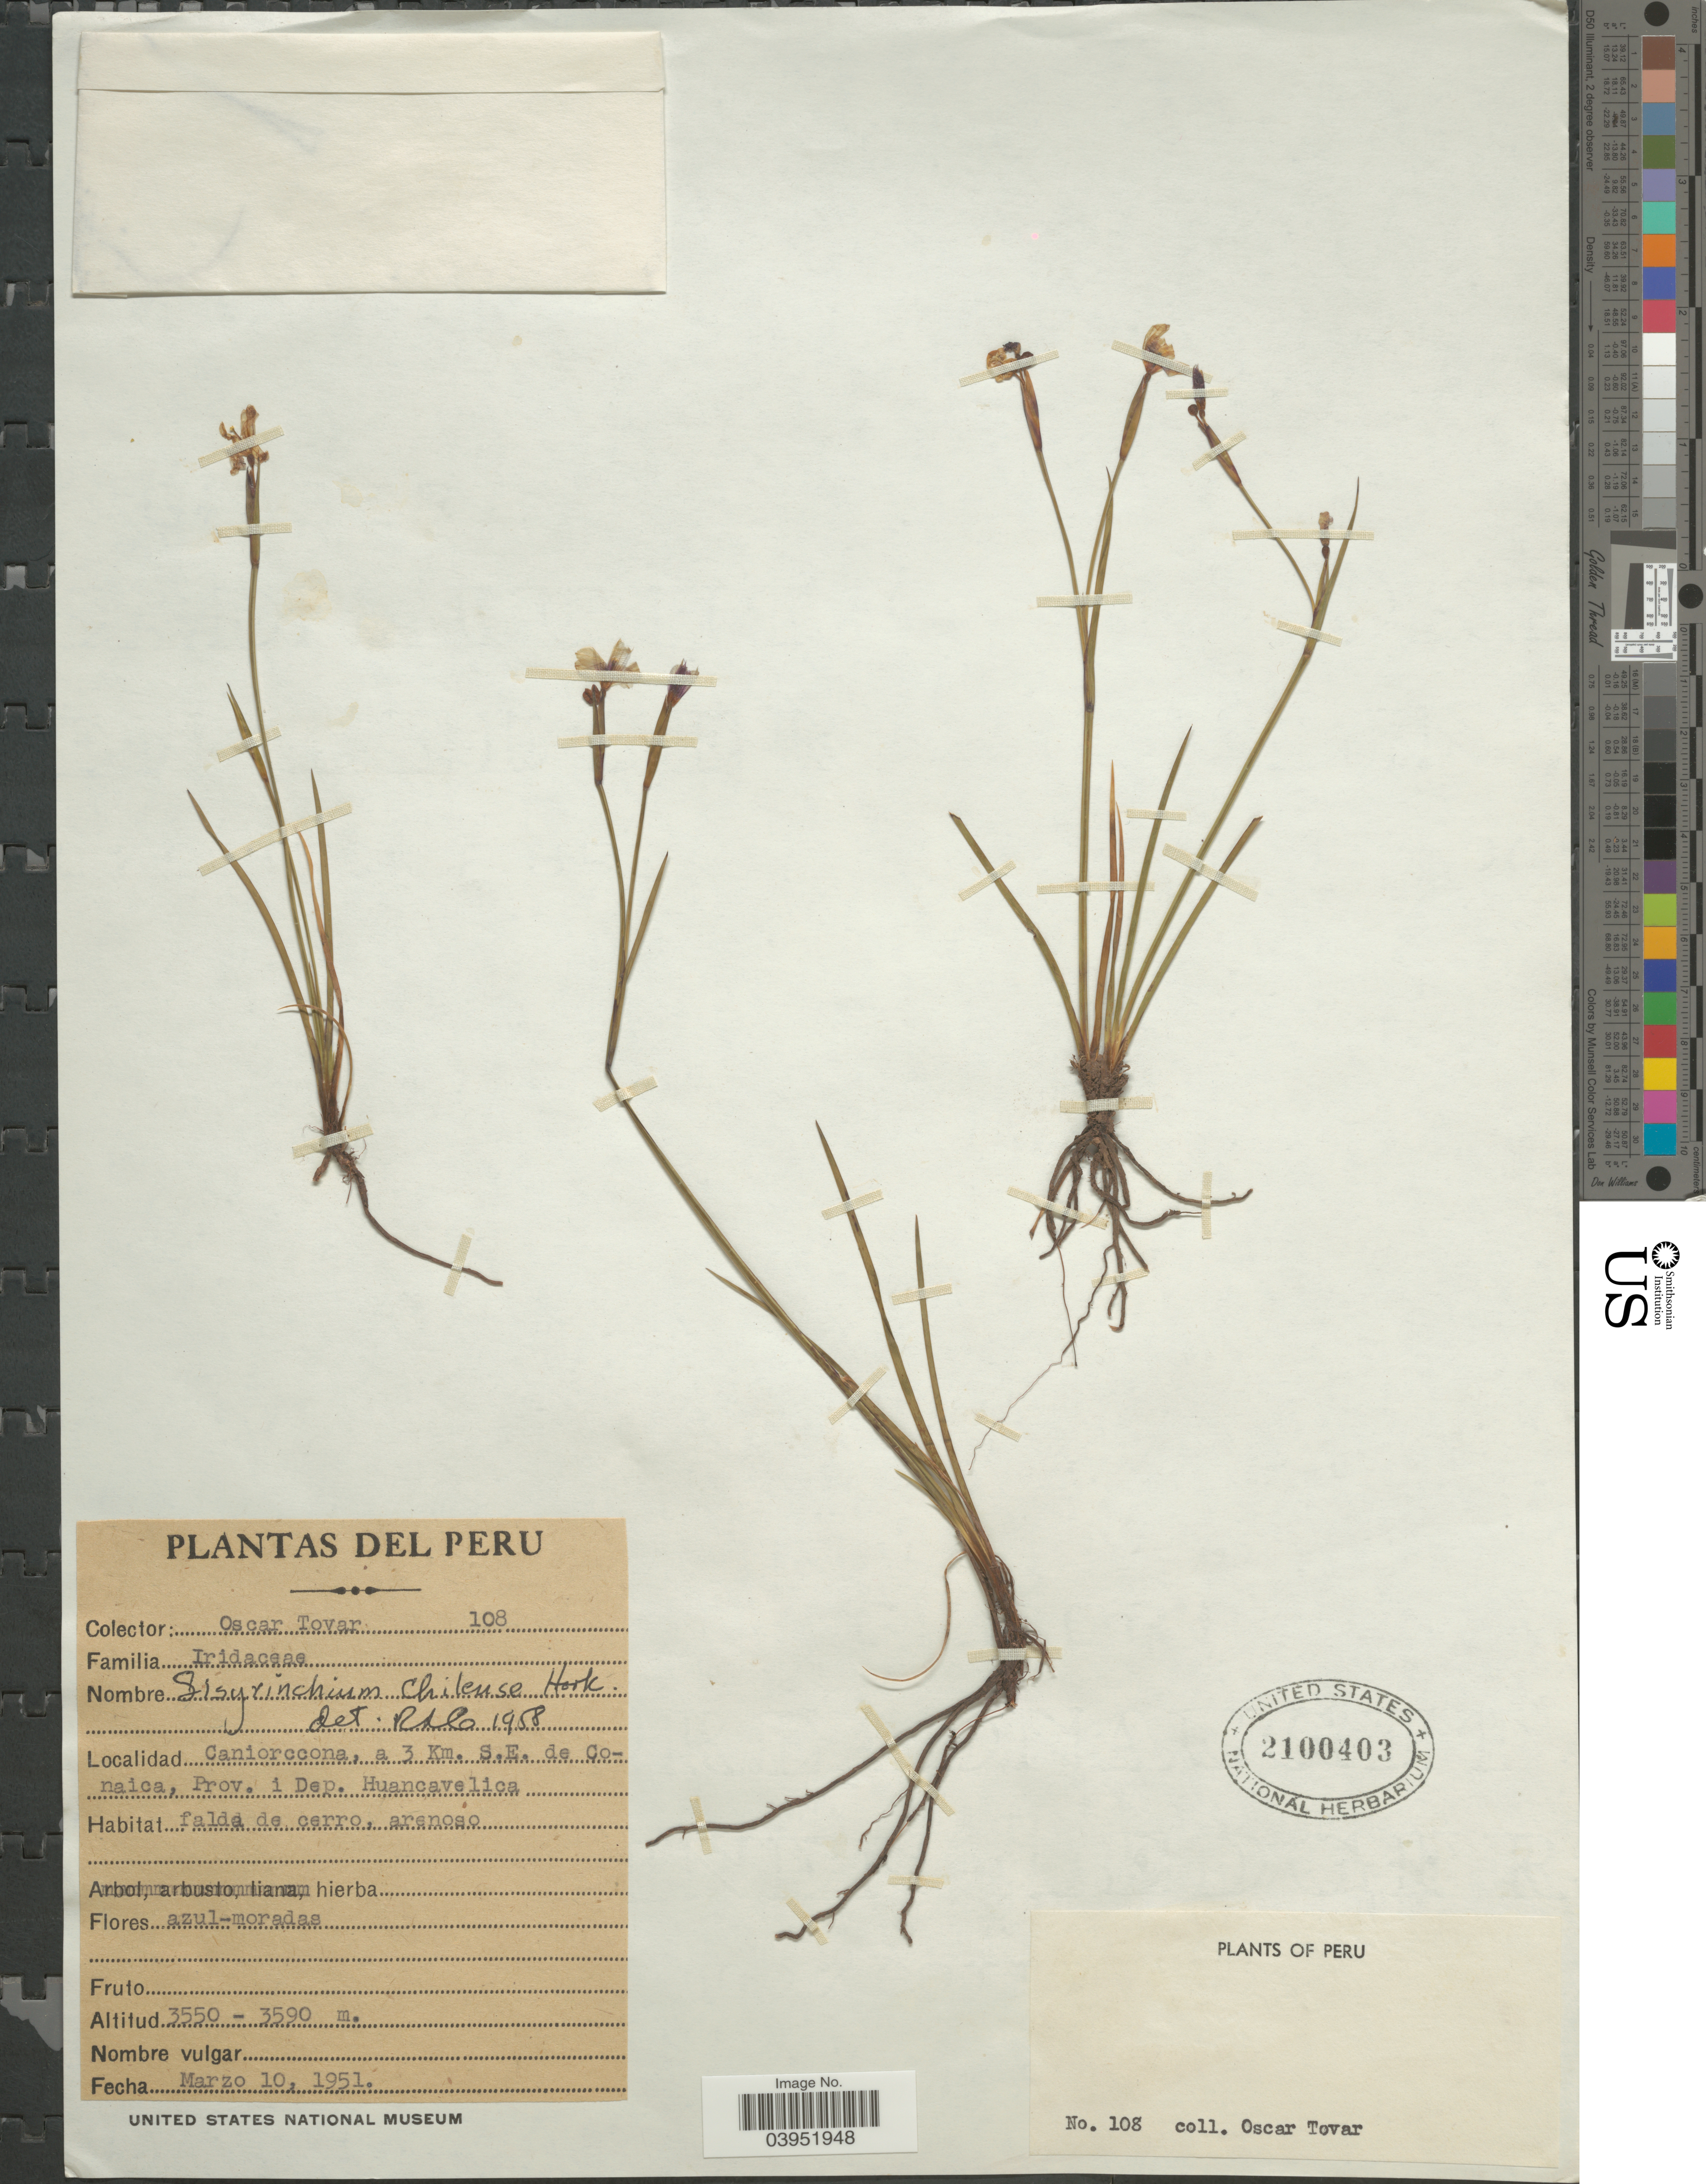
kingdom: Plantae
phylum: Tracheophyta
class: Liliopsida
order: Asparagales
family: Iridaceae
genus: Sisyrinchium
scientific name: Sisyrinchium chilense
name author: Hook.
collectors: Ó. Tovar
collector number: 108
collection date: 1951-03-10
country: Peru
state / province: Huancavelica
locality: Caniorccona, a 3 Km. S.E. de Conaica, Prov. i Dep. Huancavelica.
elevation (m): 3550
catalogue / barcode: US 2100403